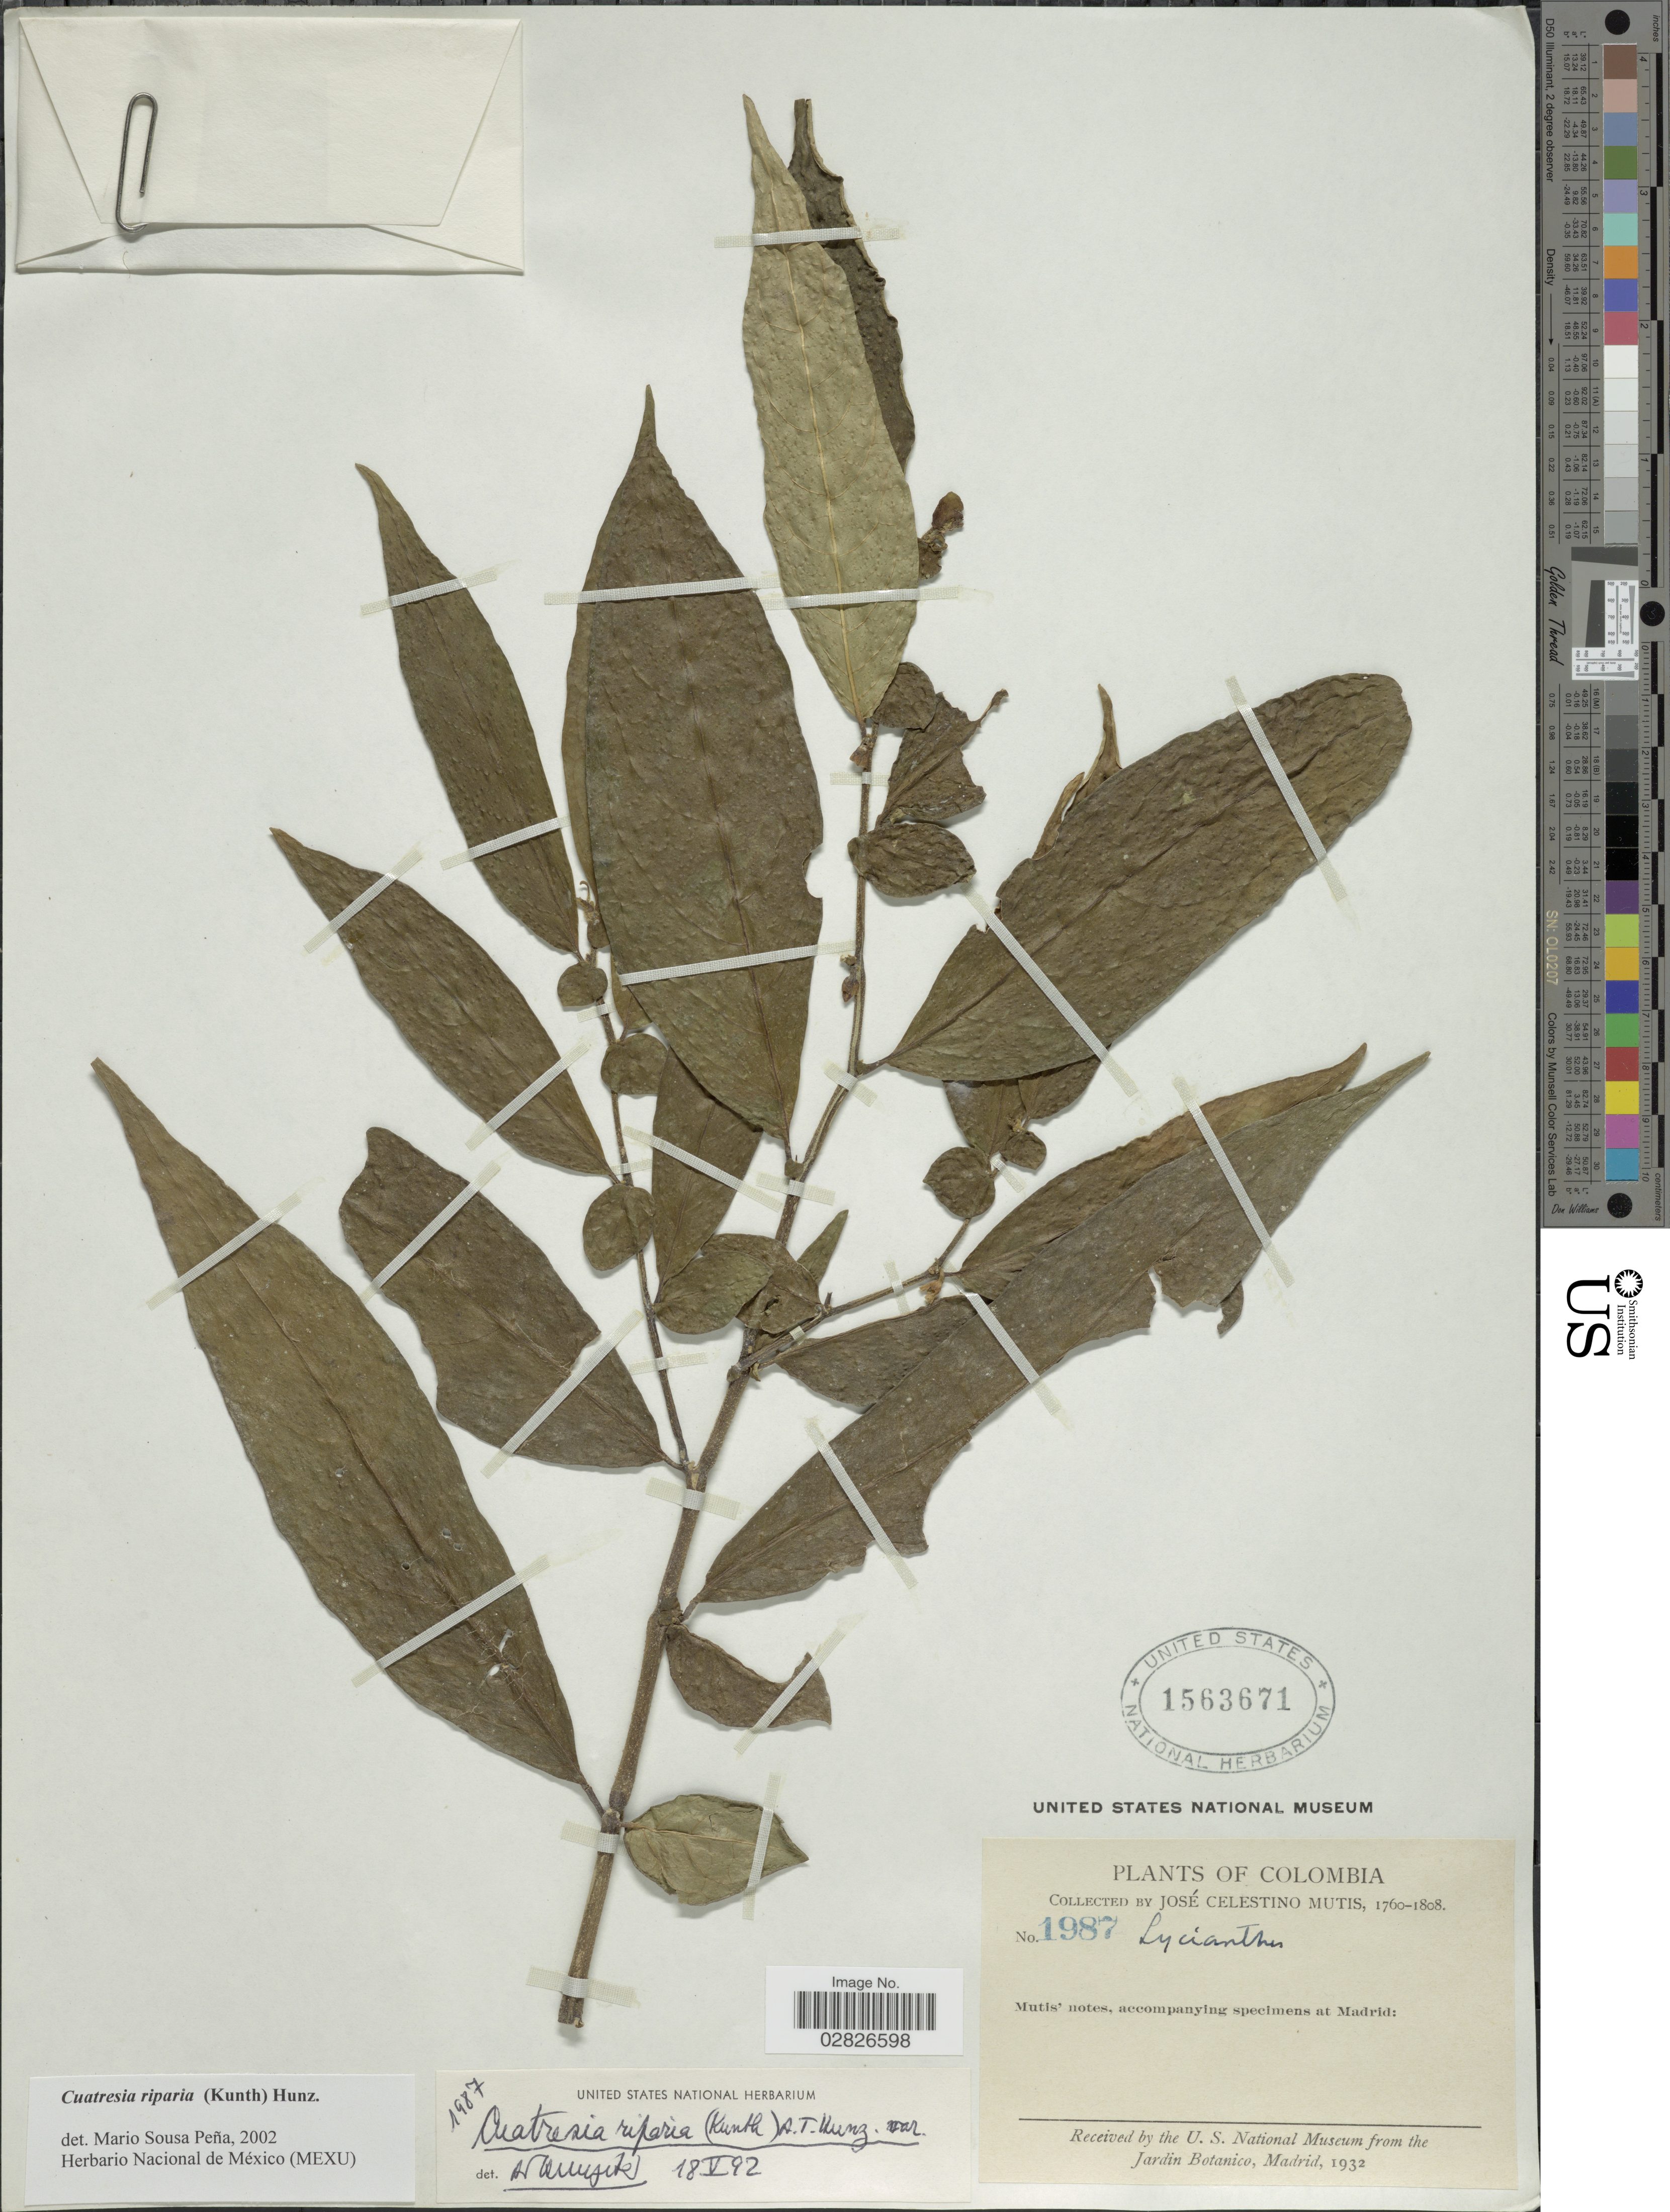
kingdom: Plantae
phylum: Tracheophyta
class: Magnoliopsida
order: Solanales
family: Solanaceae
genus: Cuatresia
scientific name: Cuatresia riparia var. riparia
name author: (Kunth) Hunz.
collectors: J. C. B. Mutis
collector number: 1987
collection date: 1760/1808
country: Colombia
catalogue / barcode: US 1563671